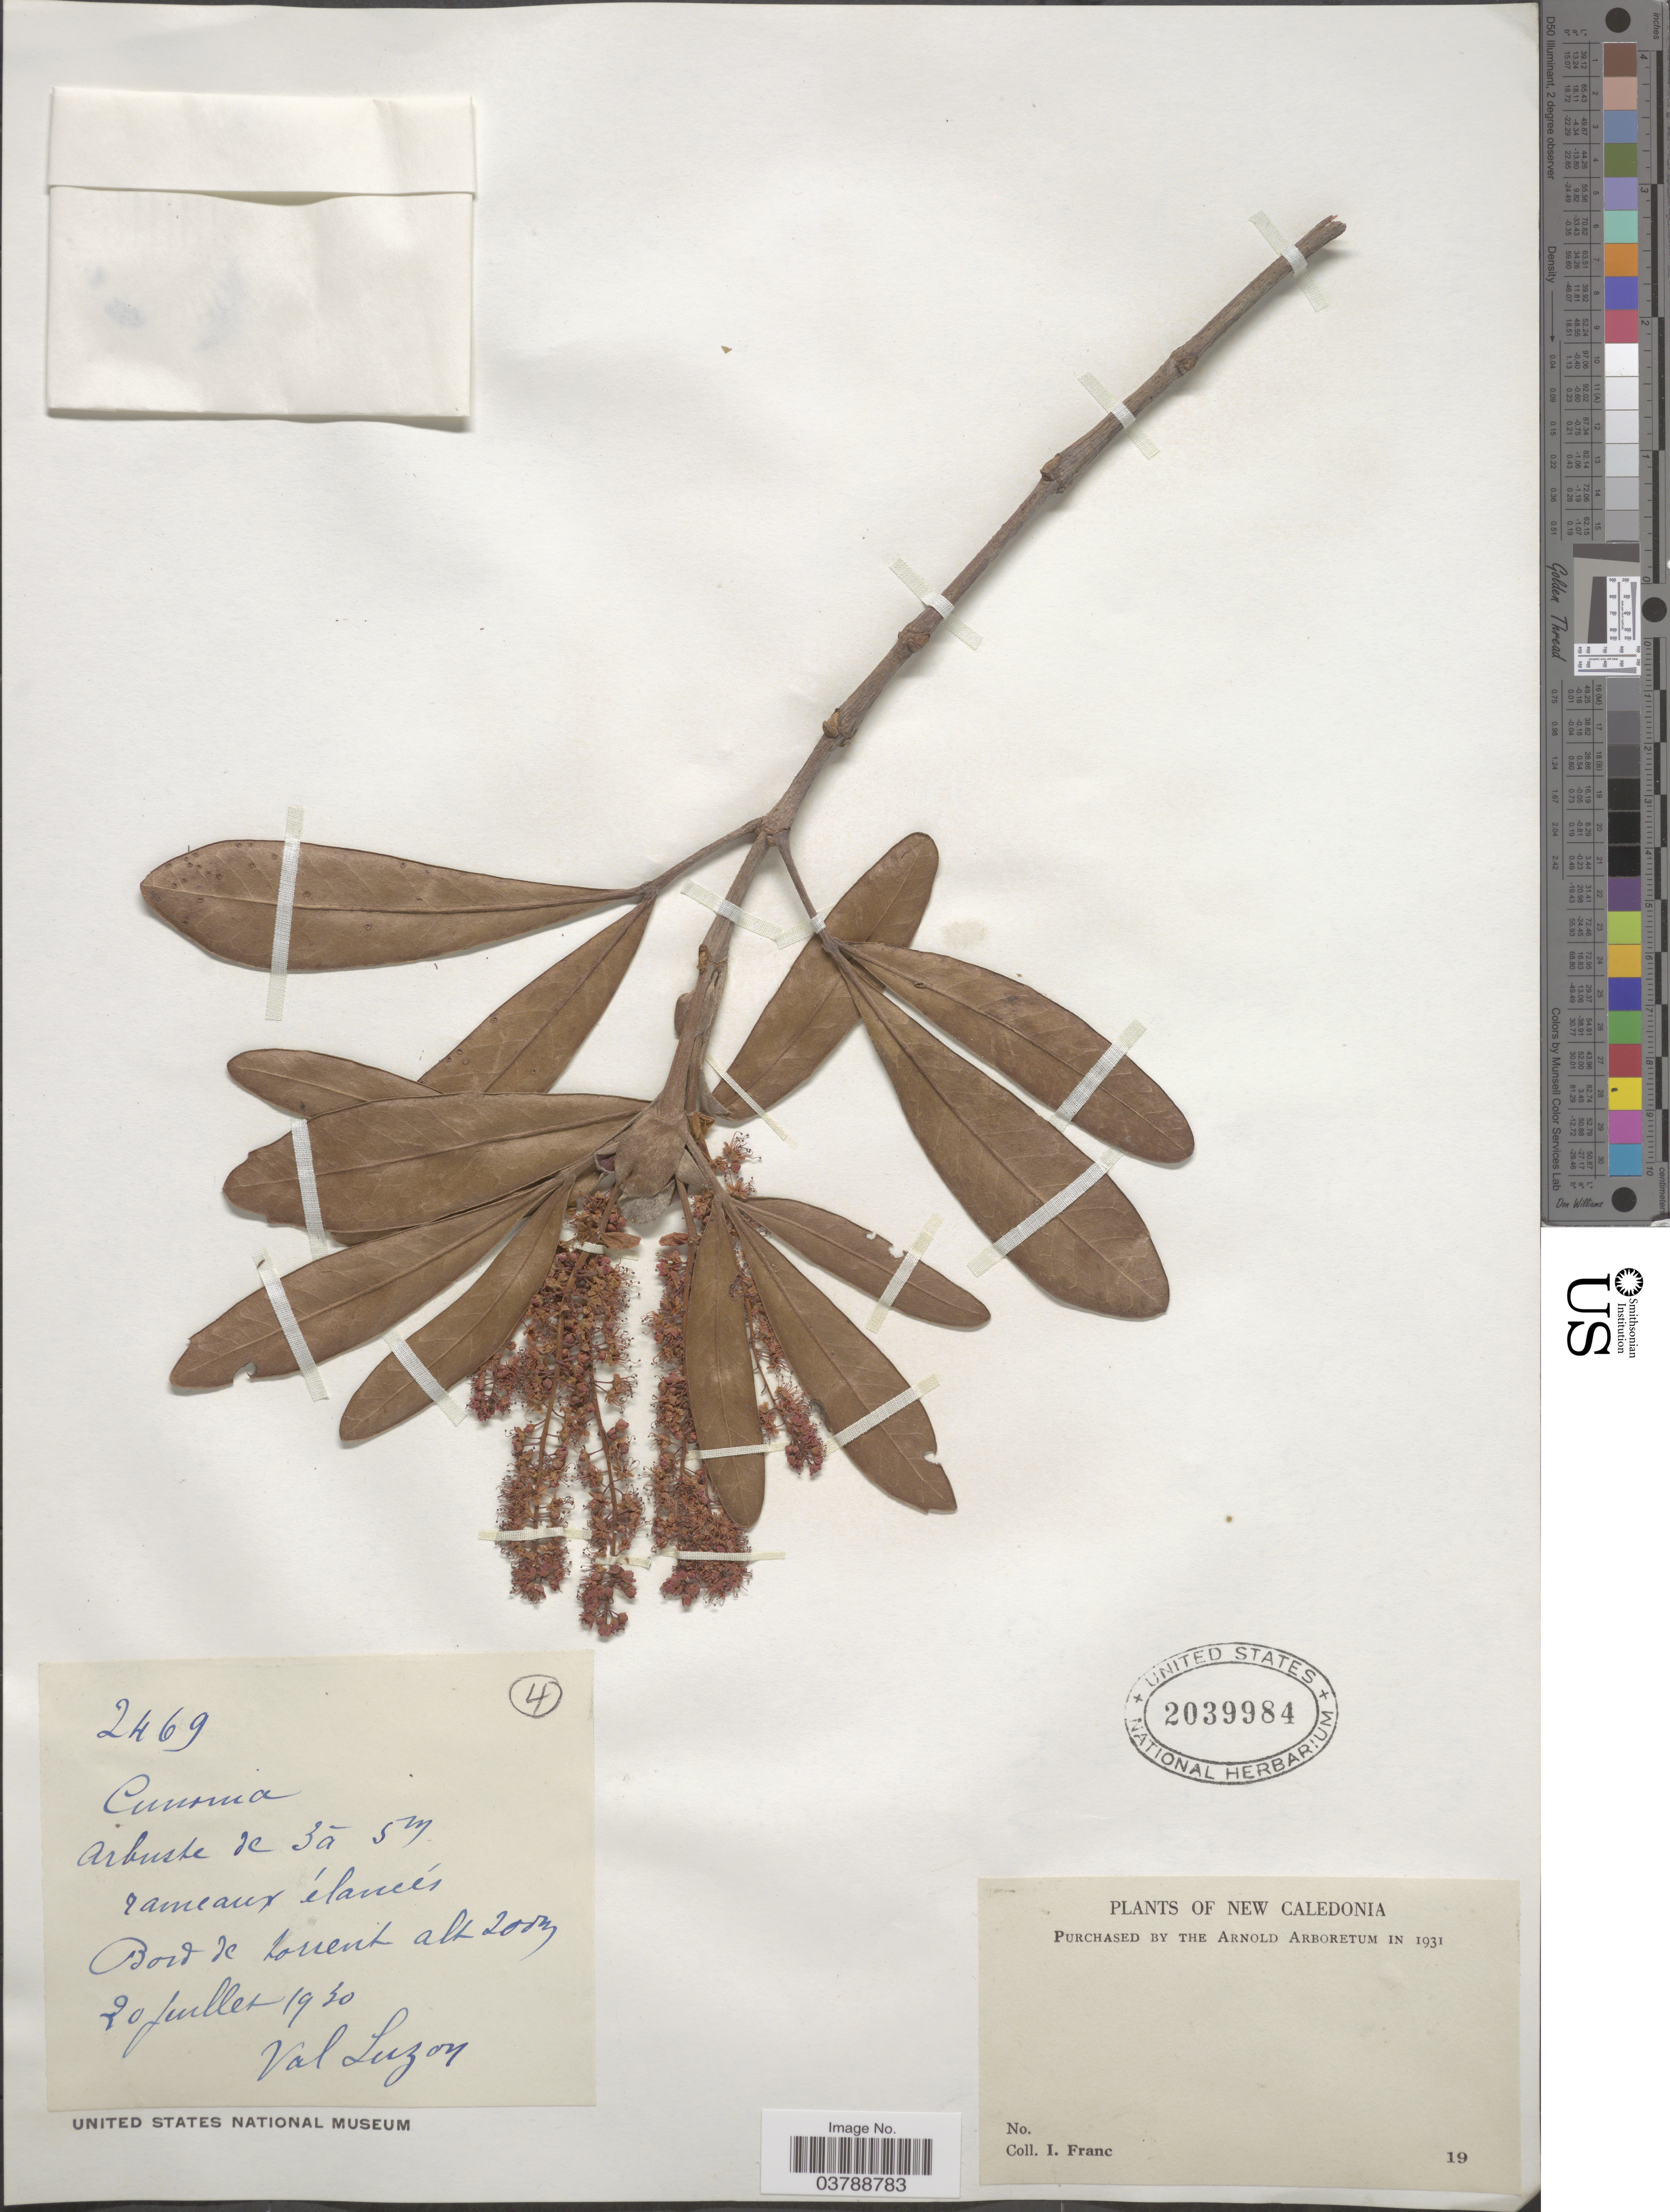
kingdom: Plantae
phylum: Tracheophyta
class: Magnoliopsida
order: Oxalidales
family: Cunoniaceae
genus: Cunonia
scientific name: Cunonia sp.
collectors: I. Franc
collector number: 2469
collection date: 1930-07-20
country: New Caledonia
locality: Bois de Lorrent. Val Luzon.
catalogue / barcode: US 2039984